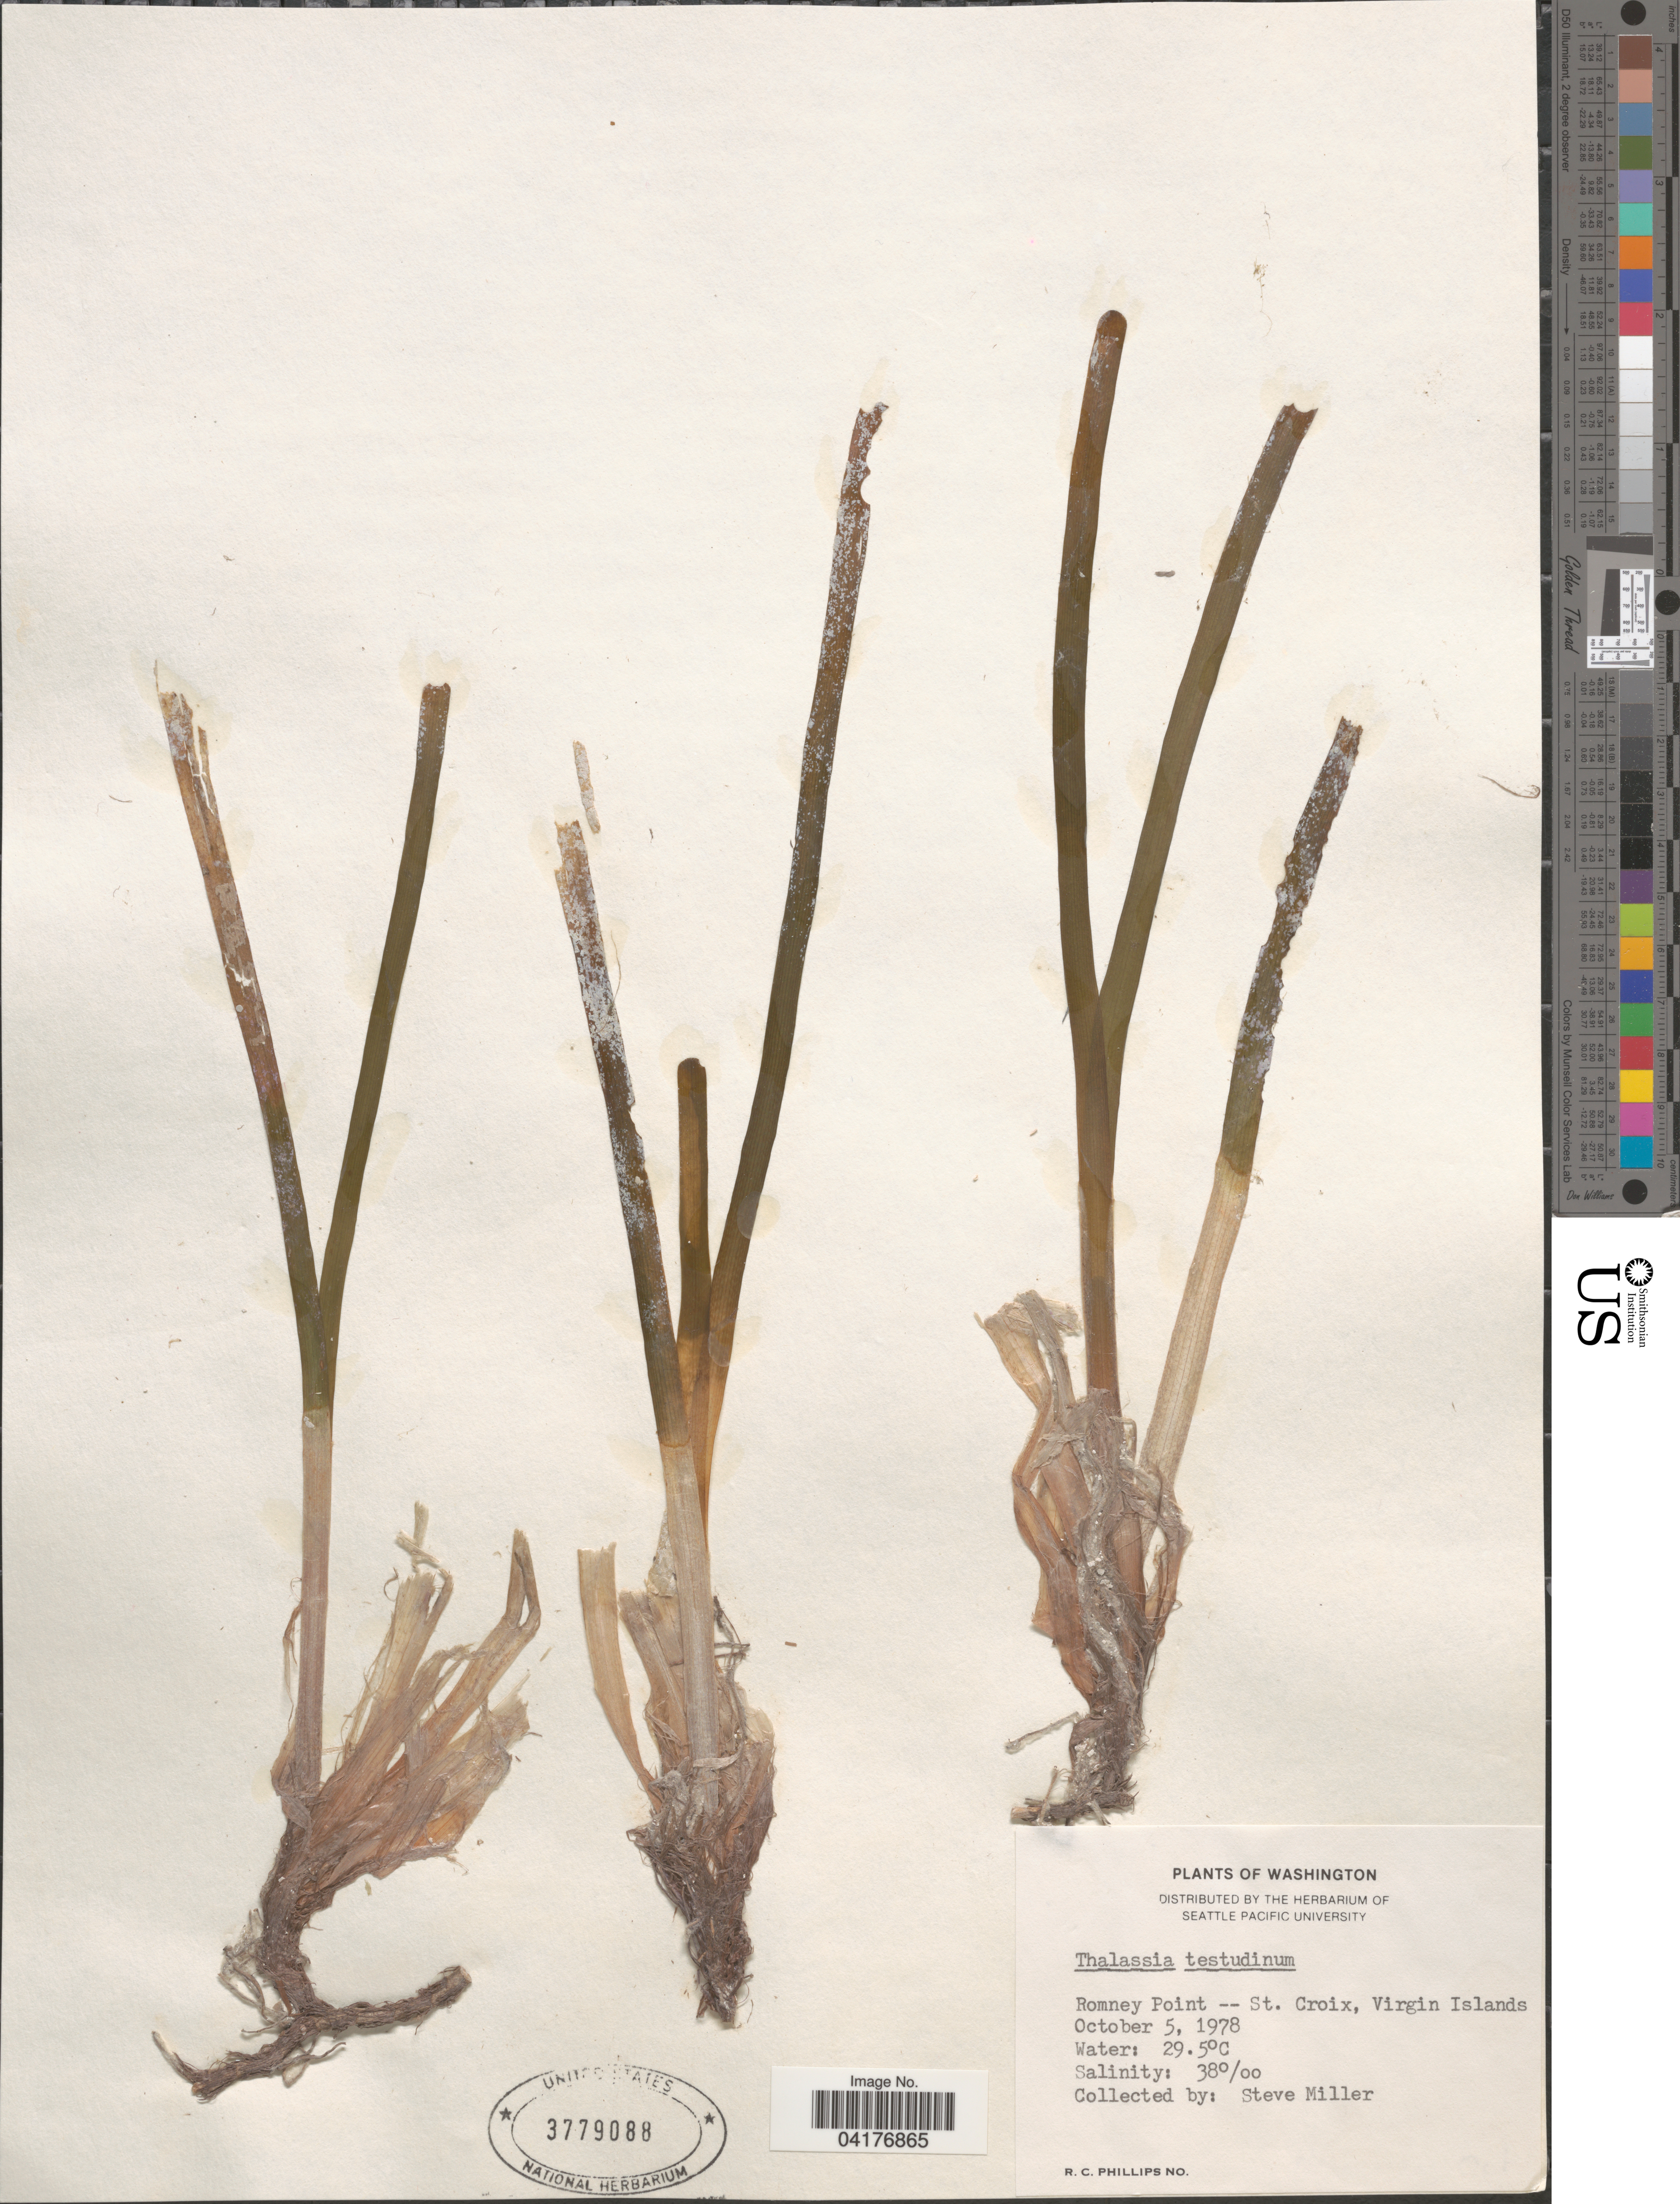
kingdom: Plantae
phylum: Tracheophyta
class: Liliopsida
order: Alismatales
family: Hydrocharitaceae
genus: Thalassia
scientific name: Thalassia testudinum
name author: Banks & Sol. ex K.D. Koenig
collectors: S. Miller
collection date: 1978-10-05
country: U.S. Virgin Islands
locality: Romney Point -- St. Croix, Virgin Islands.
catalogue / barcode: US 3779088